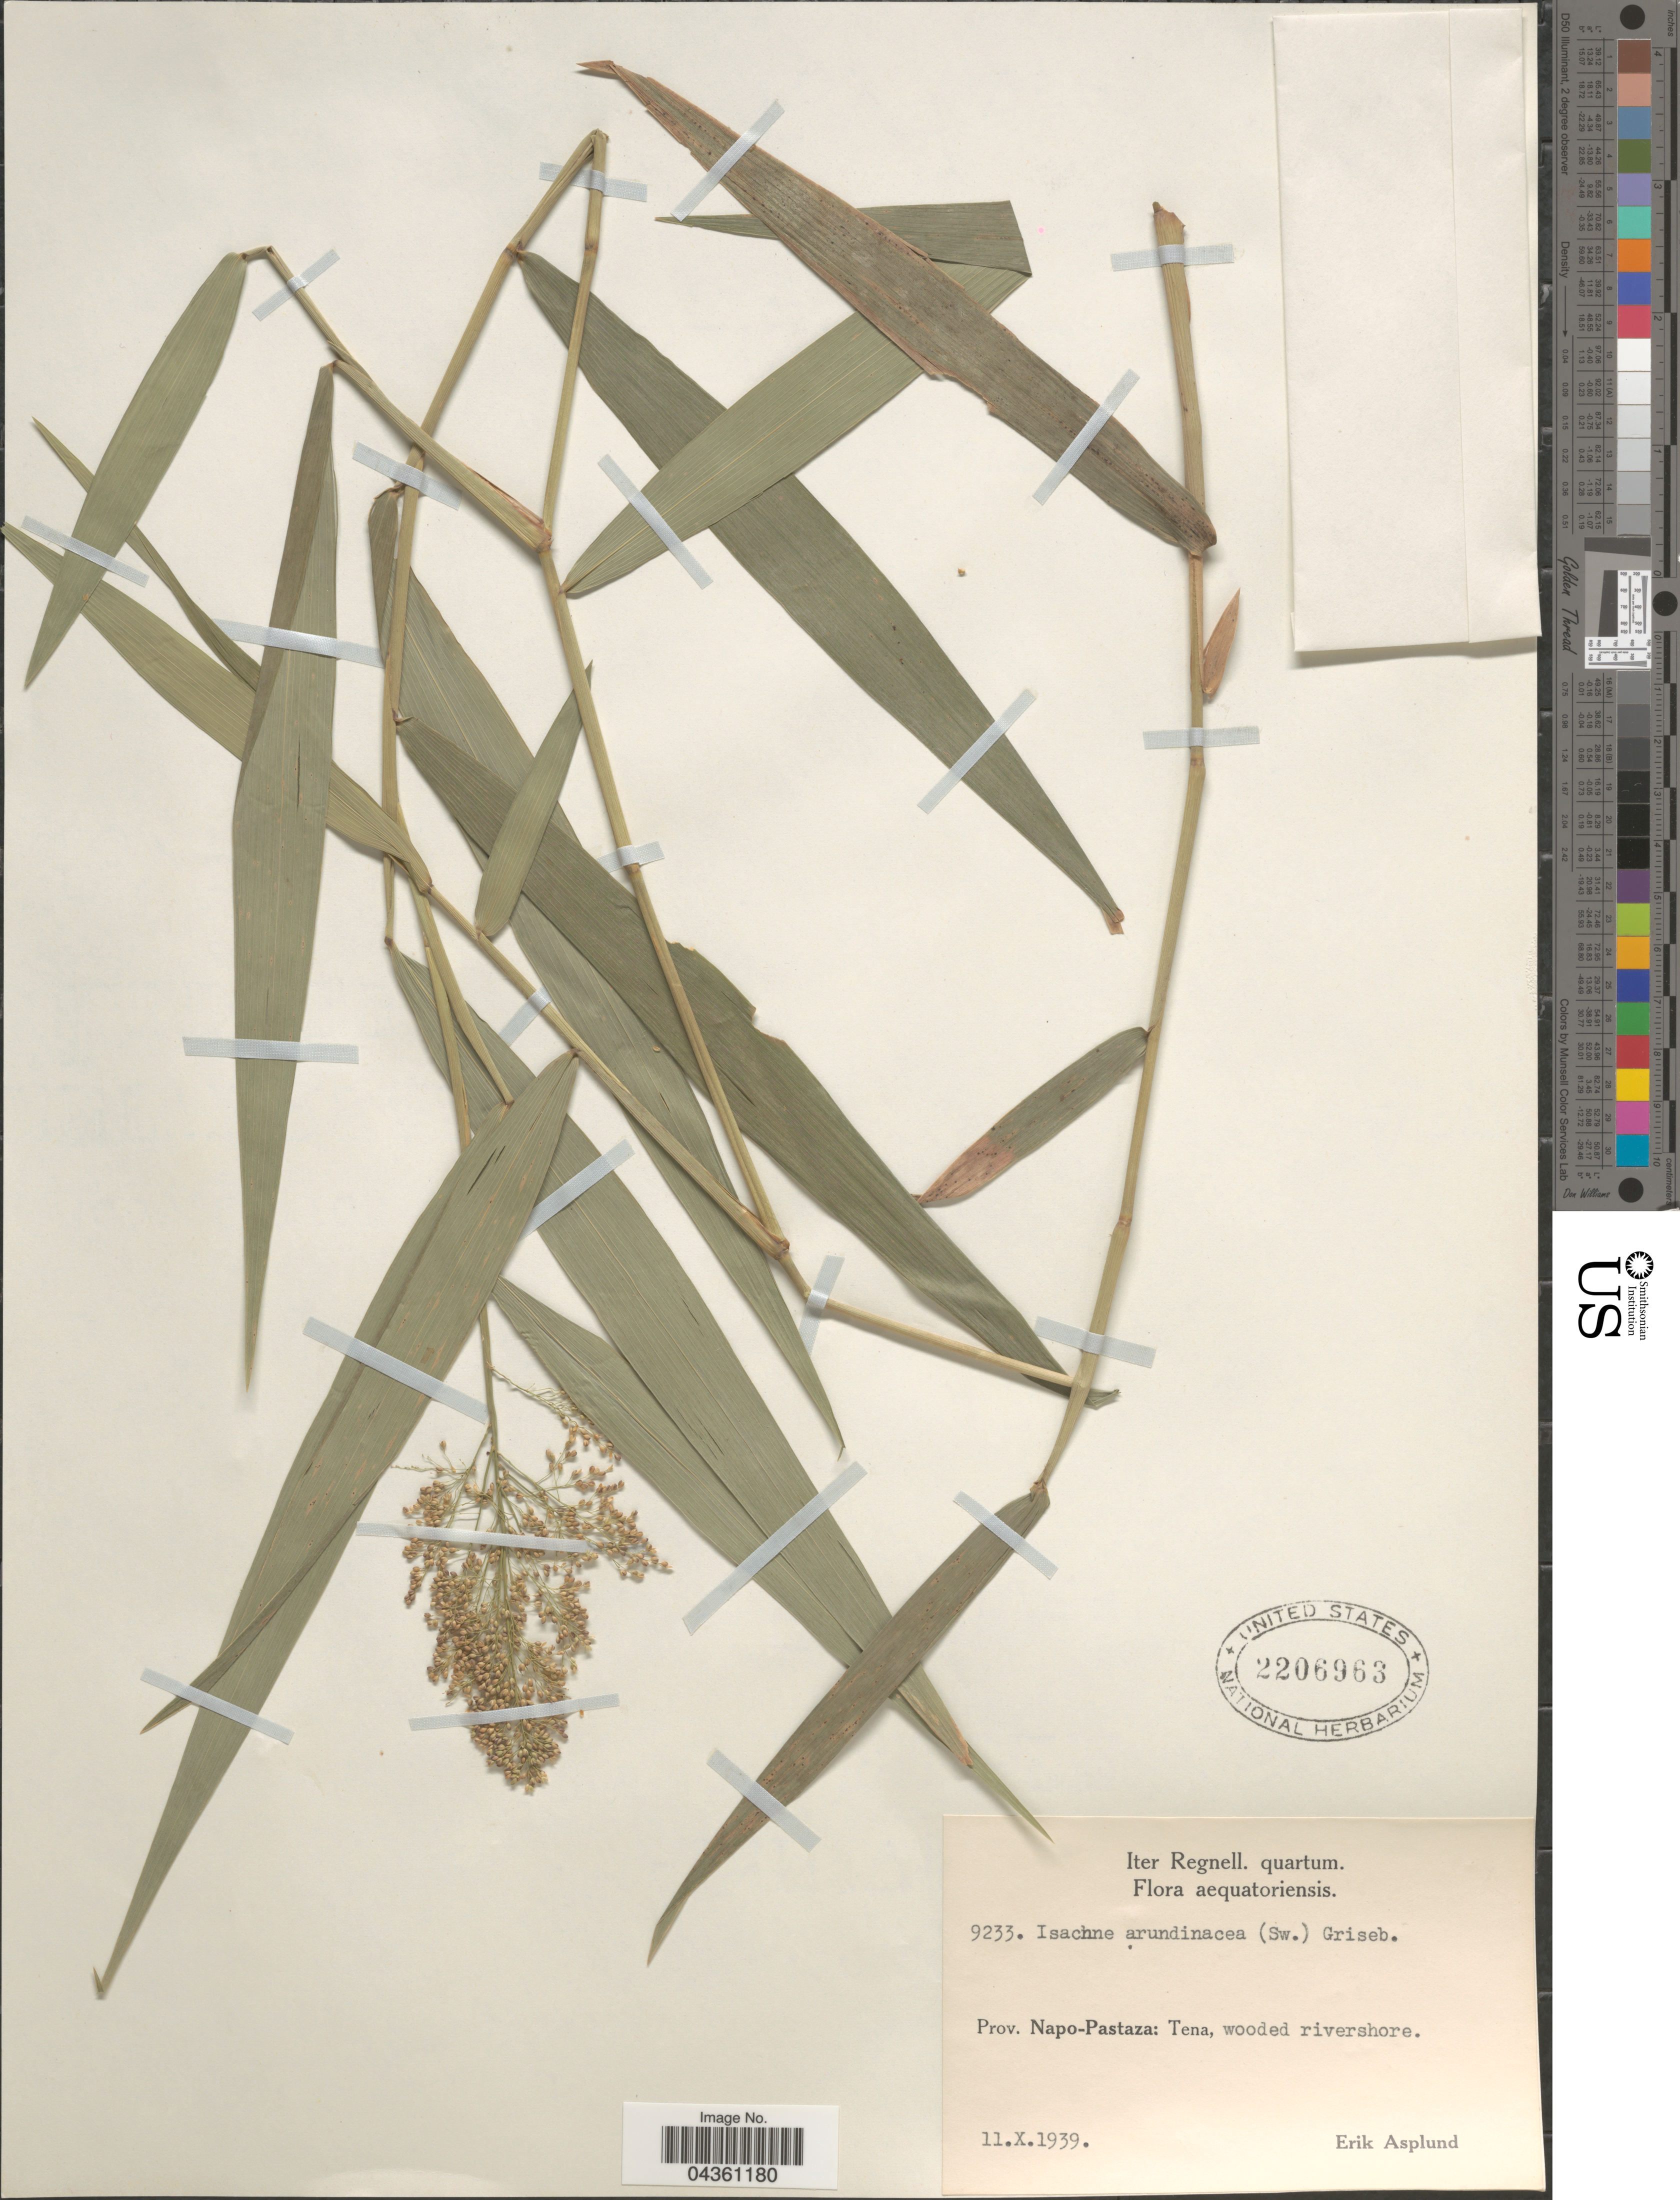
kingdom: Plantae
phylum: Tracheophyta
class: Liliopsida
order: Poales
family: Poaceae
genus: Isachne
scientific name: Isachne arundinacea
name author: (Sw.) Griseb.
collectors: E. Asplund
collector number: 9233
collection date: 1939-10-11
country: Ecuador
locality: Iter Regnell. quartum. Prov. Napo-Pastaza: Tena, wooded rivershore.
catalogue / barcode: US 2206963